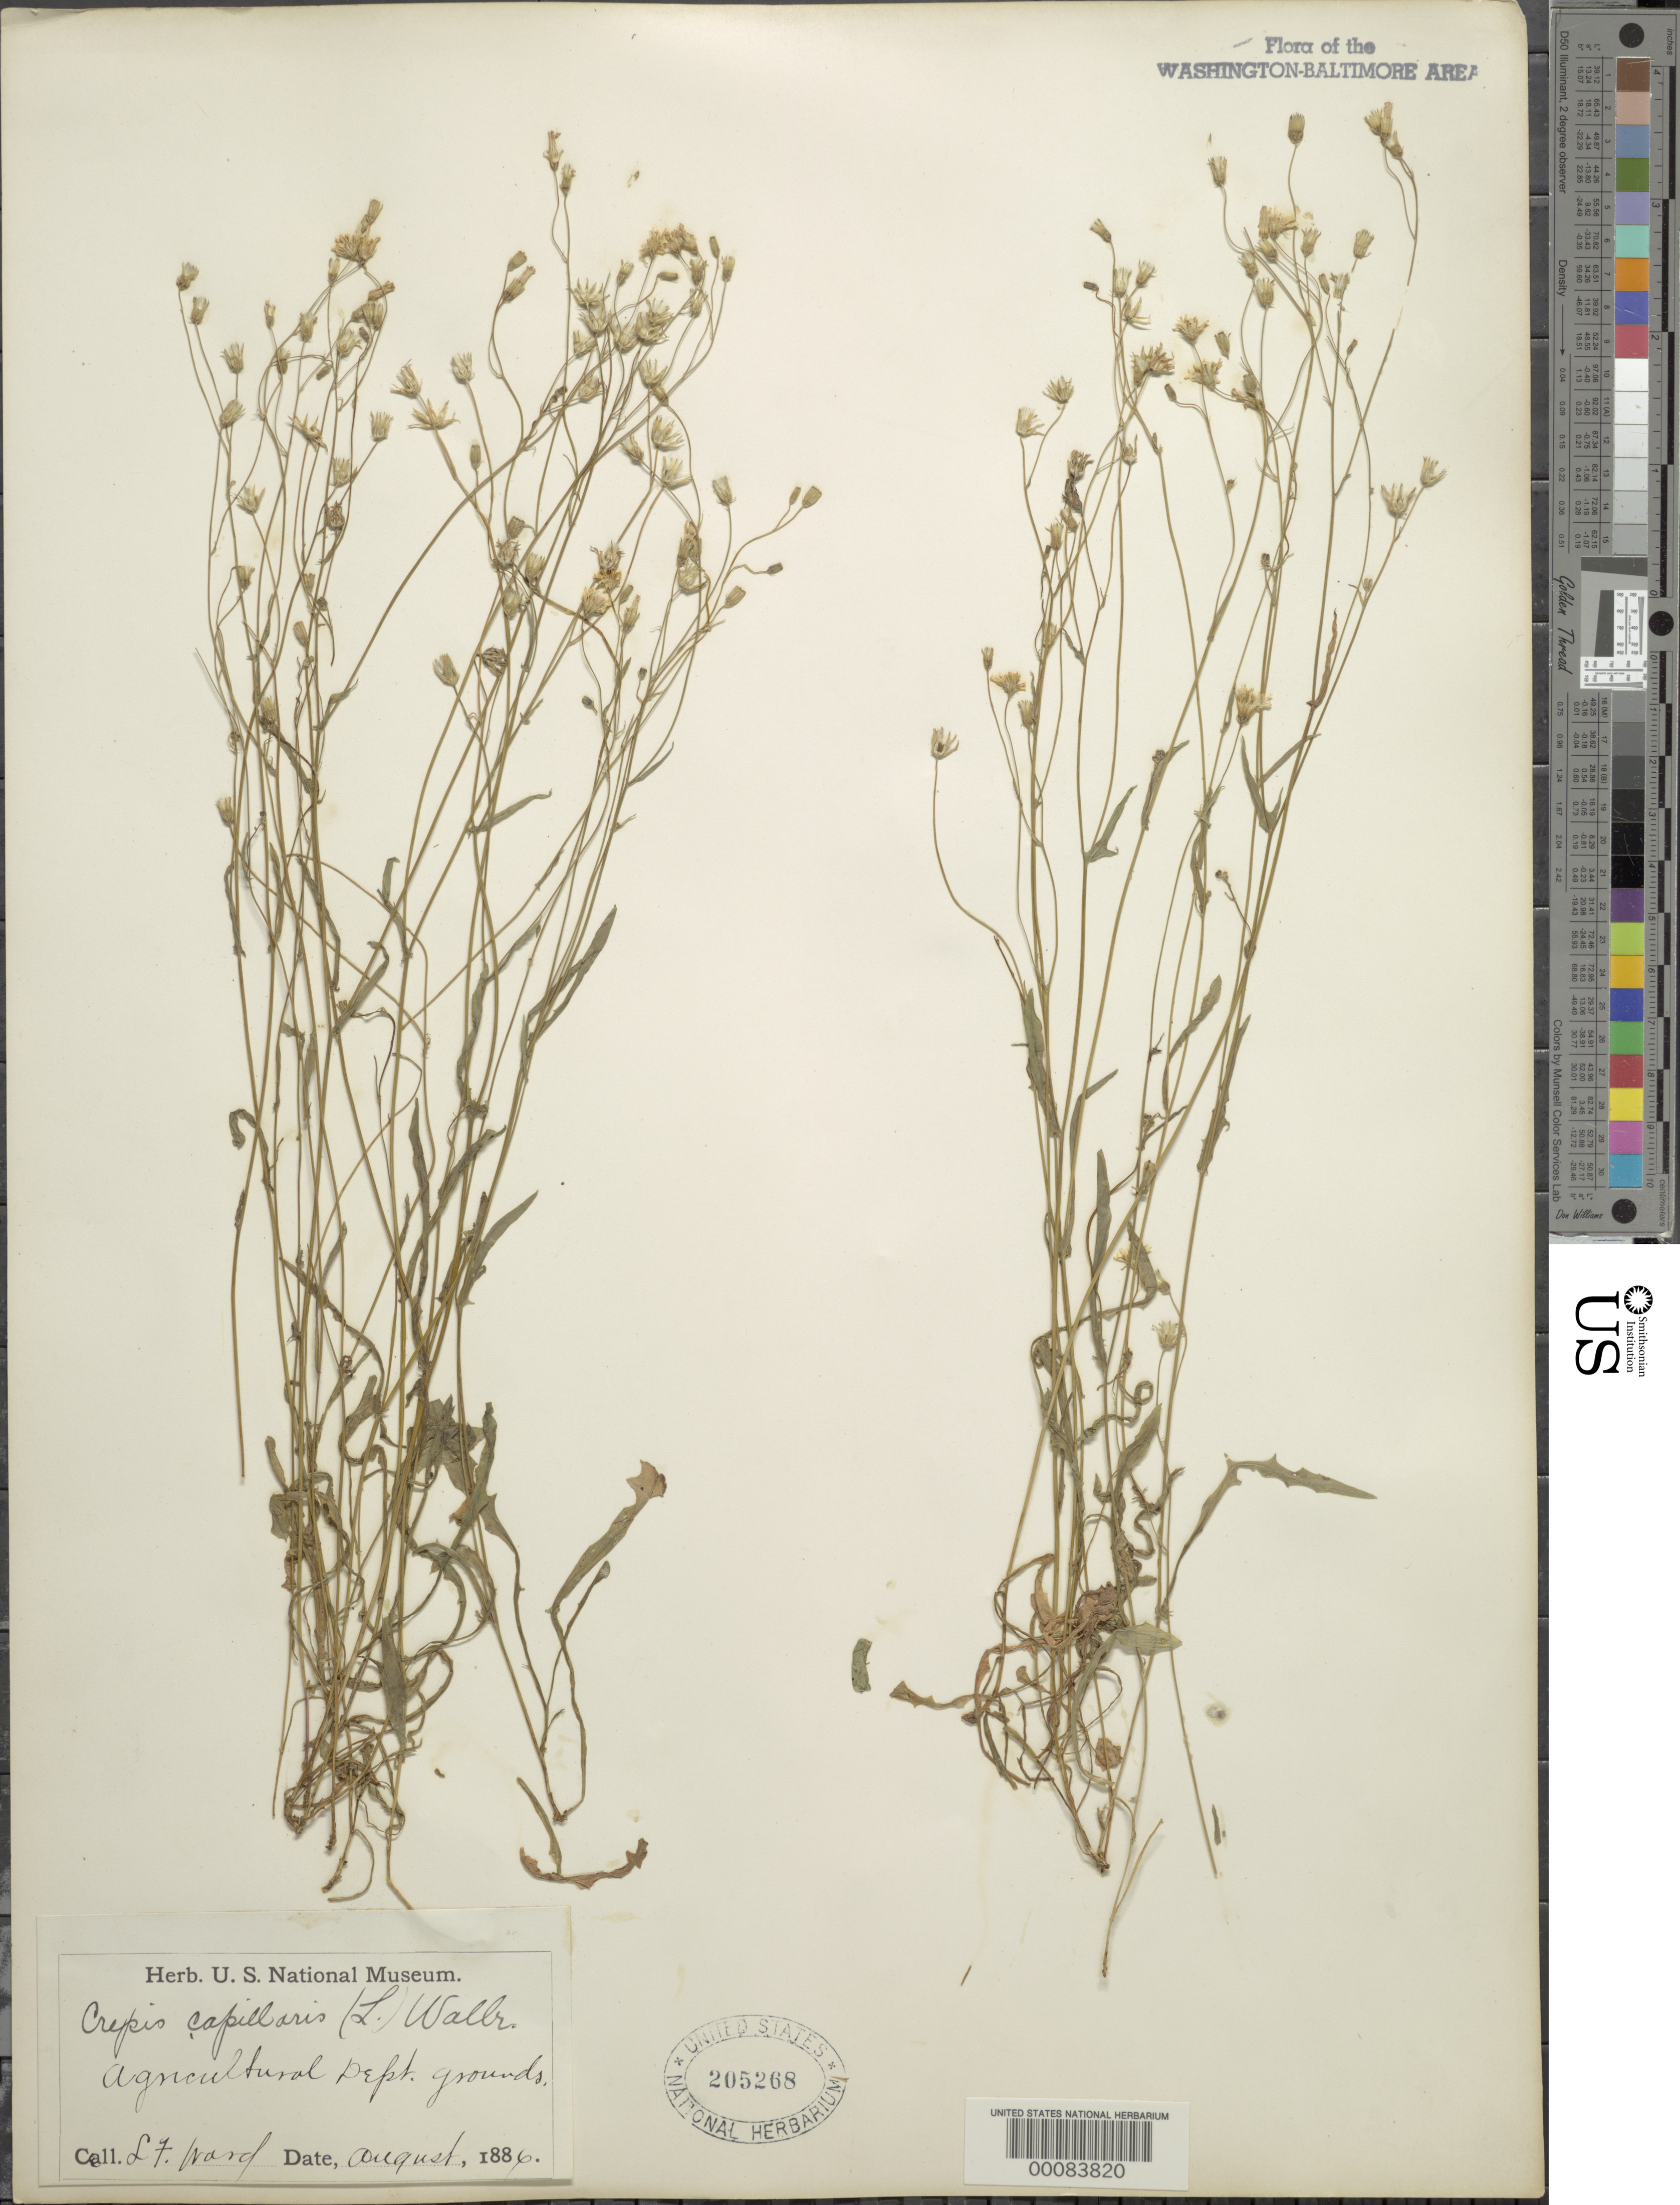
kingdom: Plantae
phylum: Tracheophyta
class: Magnoliopsida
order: Asterales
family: Asteraceae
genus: Crepis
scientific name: Crepis capillaris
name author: (L.) Wallr.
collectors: L. F. Ward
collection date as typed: Aug 1886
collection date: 1886-08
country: United States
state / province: District of Columbia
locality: Agriculture grounds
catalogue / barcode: US 205268